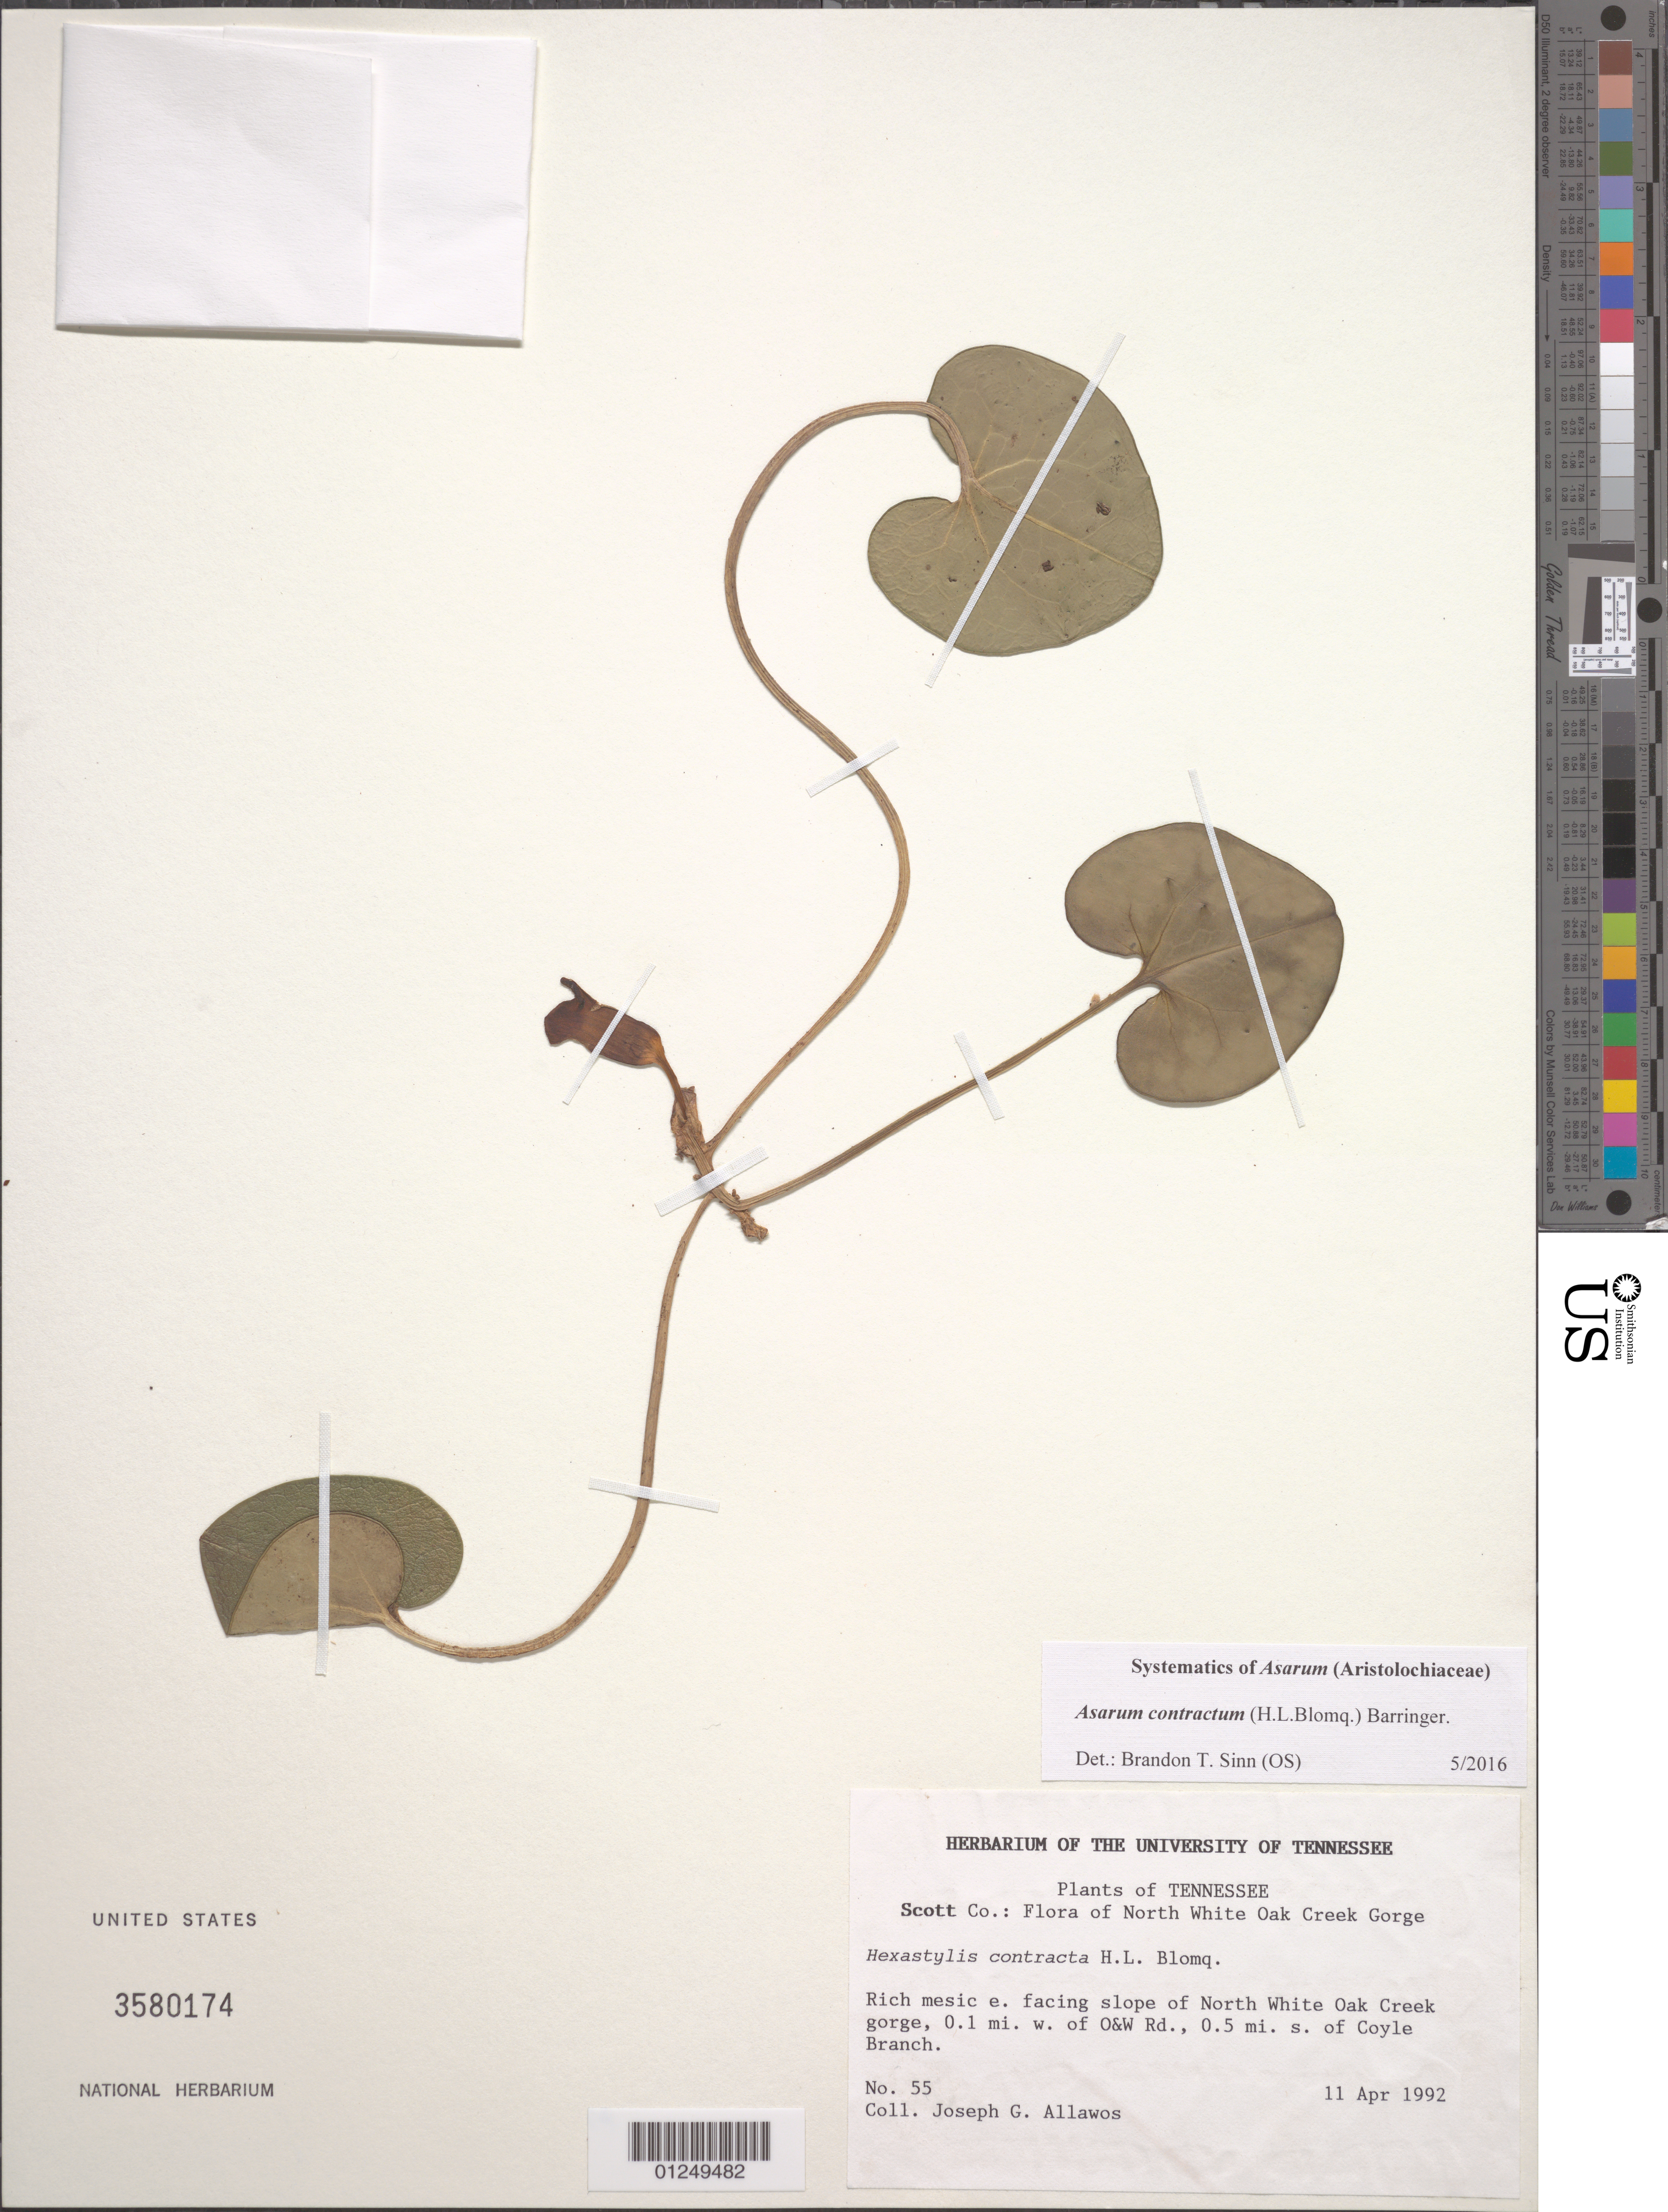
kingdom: Plantae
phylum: Tracheophyta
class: Magnoliopsida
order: Piperales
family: Aristolochiaceae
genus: Hexastylis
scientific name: Hexastylis contracta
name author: H.L. Blomq.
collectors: J. Allawos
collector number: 55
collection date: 1992-04-11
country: United States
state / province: Tennessee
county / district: Scott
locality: North White Oak Creek Gorge, 0.1 mi. w. of O&W Rd., 0.5 mi. s. of Coyle Branch.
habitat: Rich mesic e. facing slope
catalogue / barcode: US 3580174